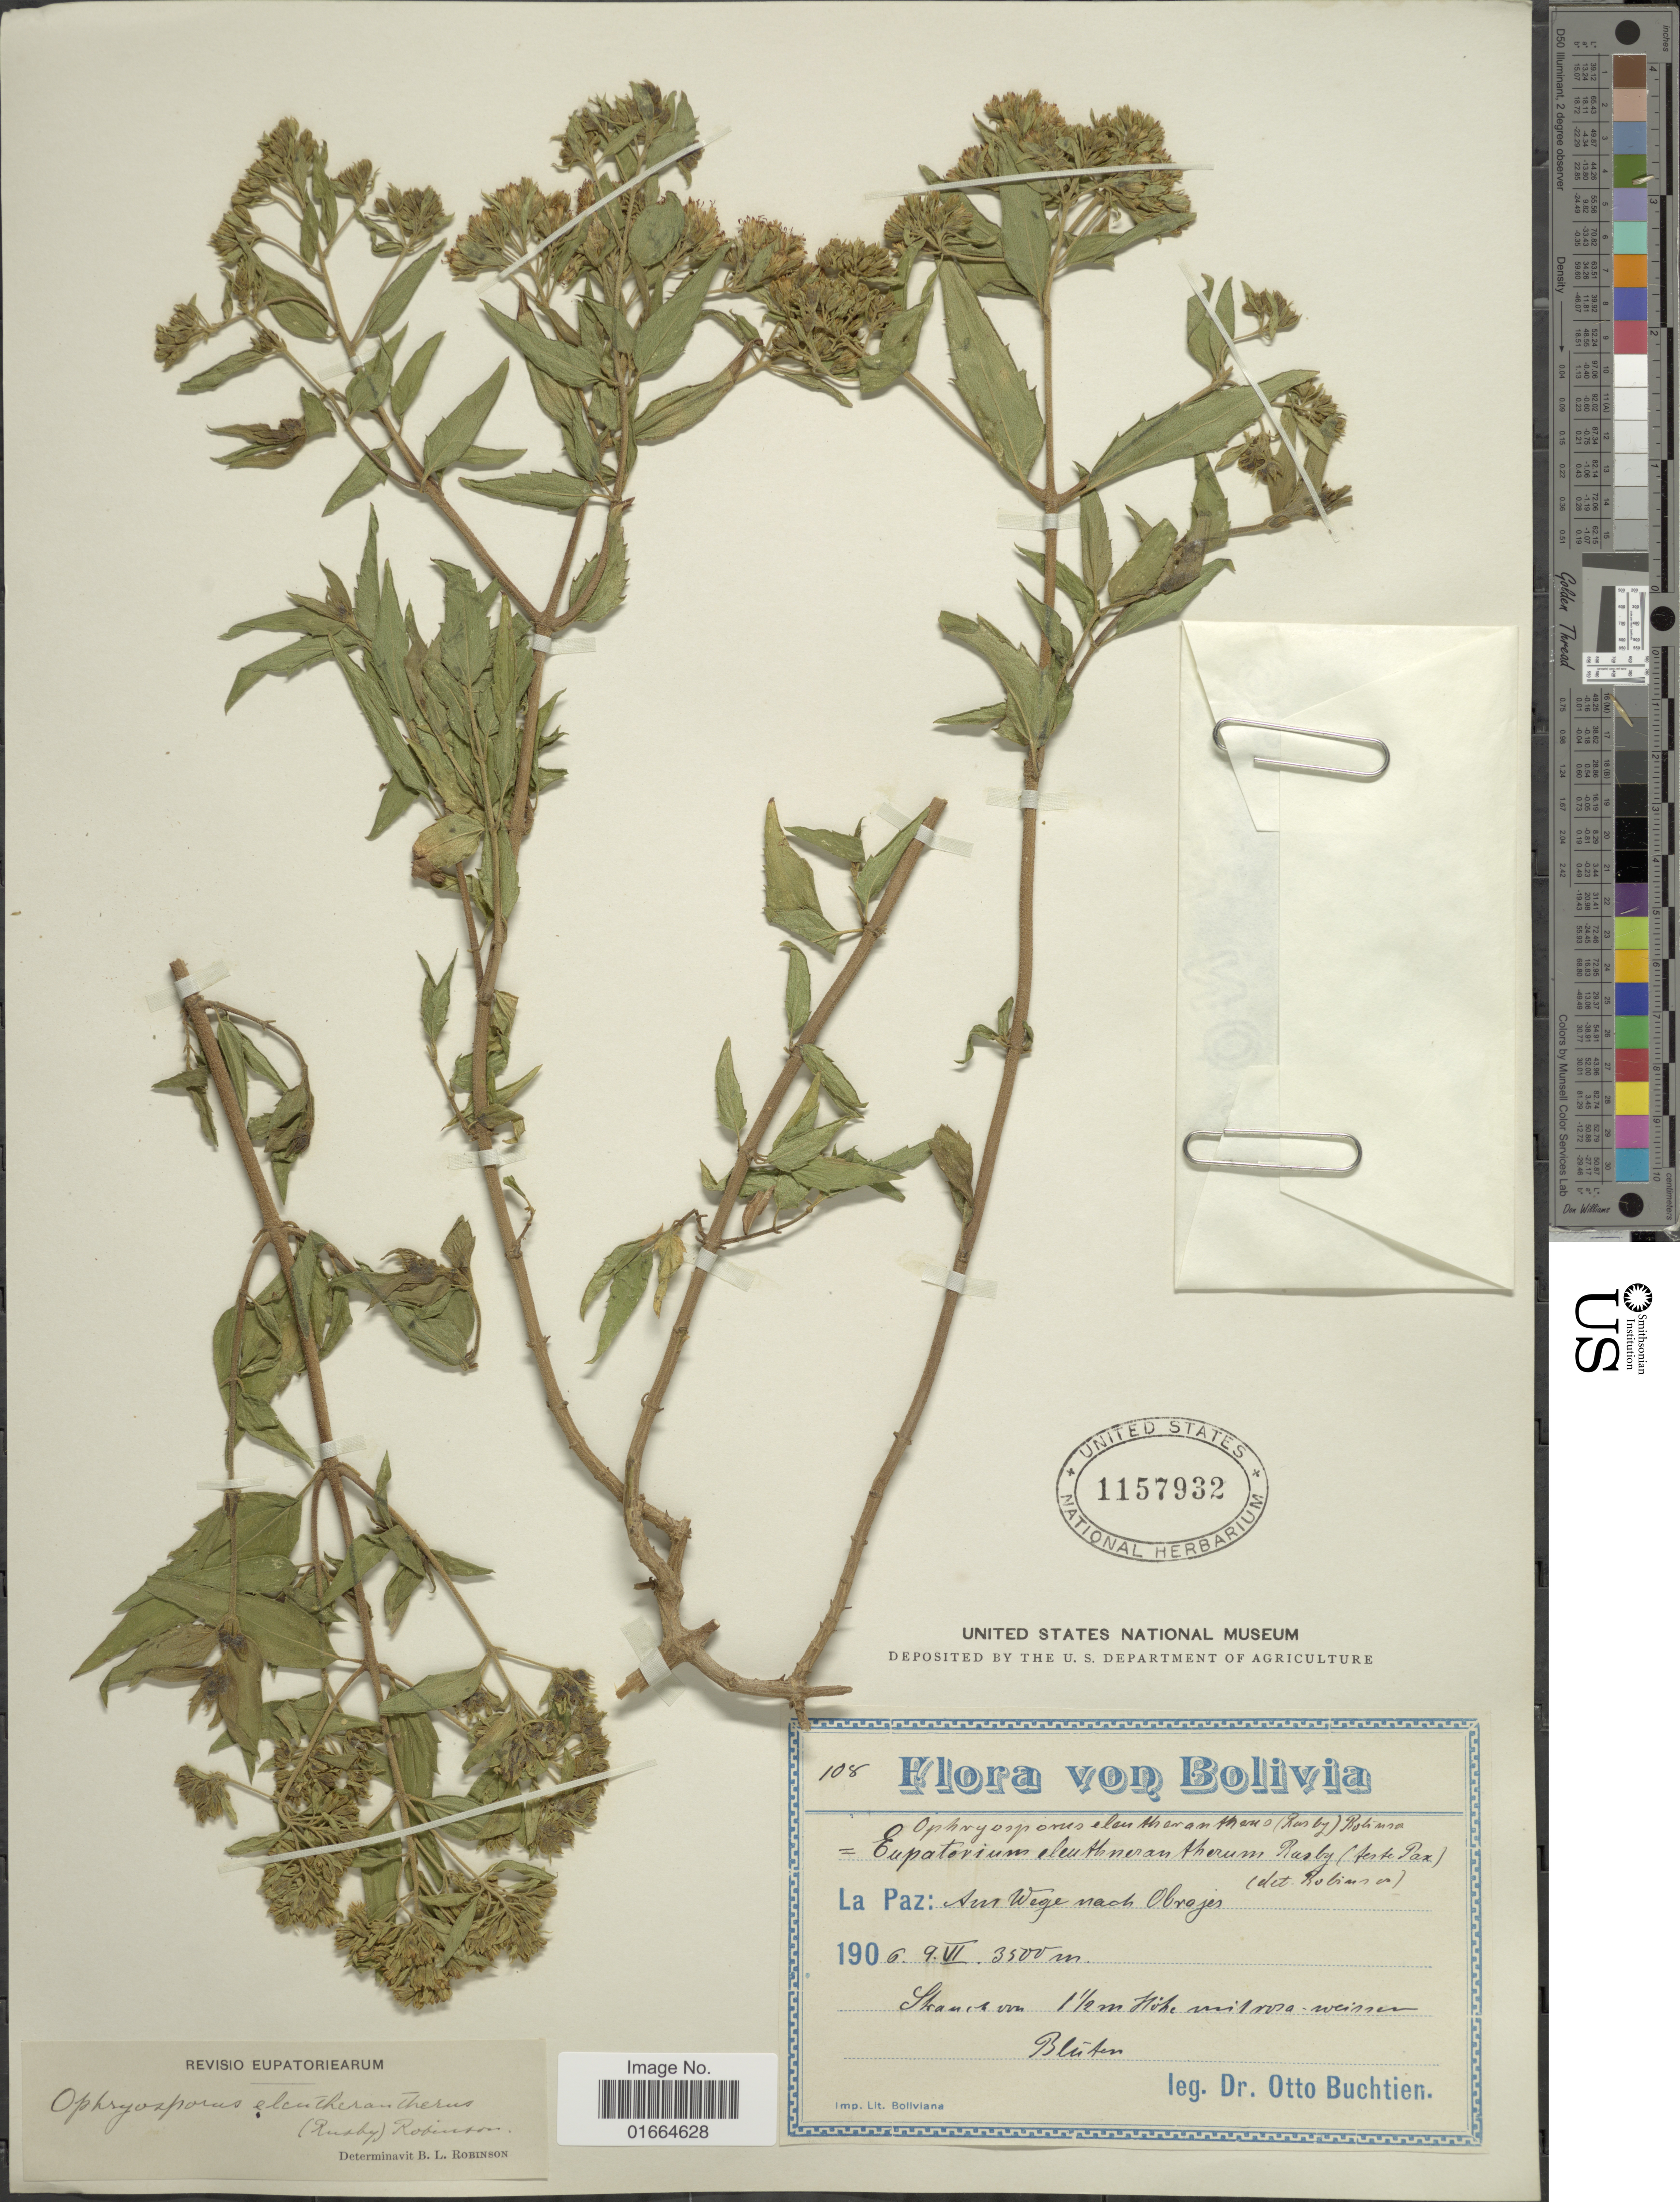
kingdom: Plantae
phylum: Tracheophyta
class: Magnoliopsida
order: Asterales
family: Asteraceae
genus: Ophryosporus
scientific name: Ophryosporus eleutherantherus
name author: (Rusby) B.L. Rob.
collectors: O. Buchtien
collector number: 108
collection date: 1906-06-09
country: Bolivia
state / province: La Paz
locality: La Paz: Am Wege nach Obrojes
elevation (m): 3500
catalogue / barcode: US 1157932